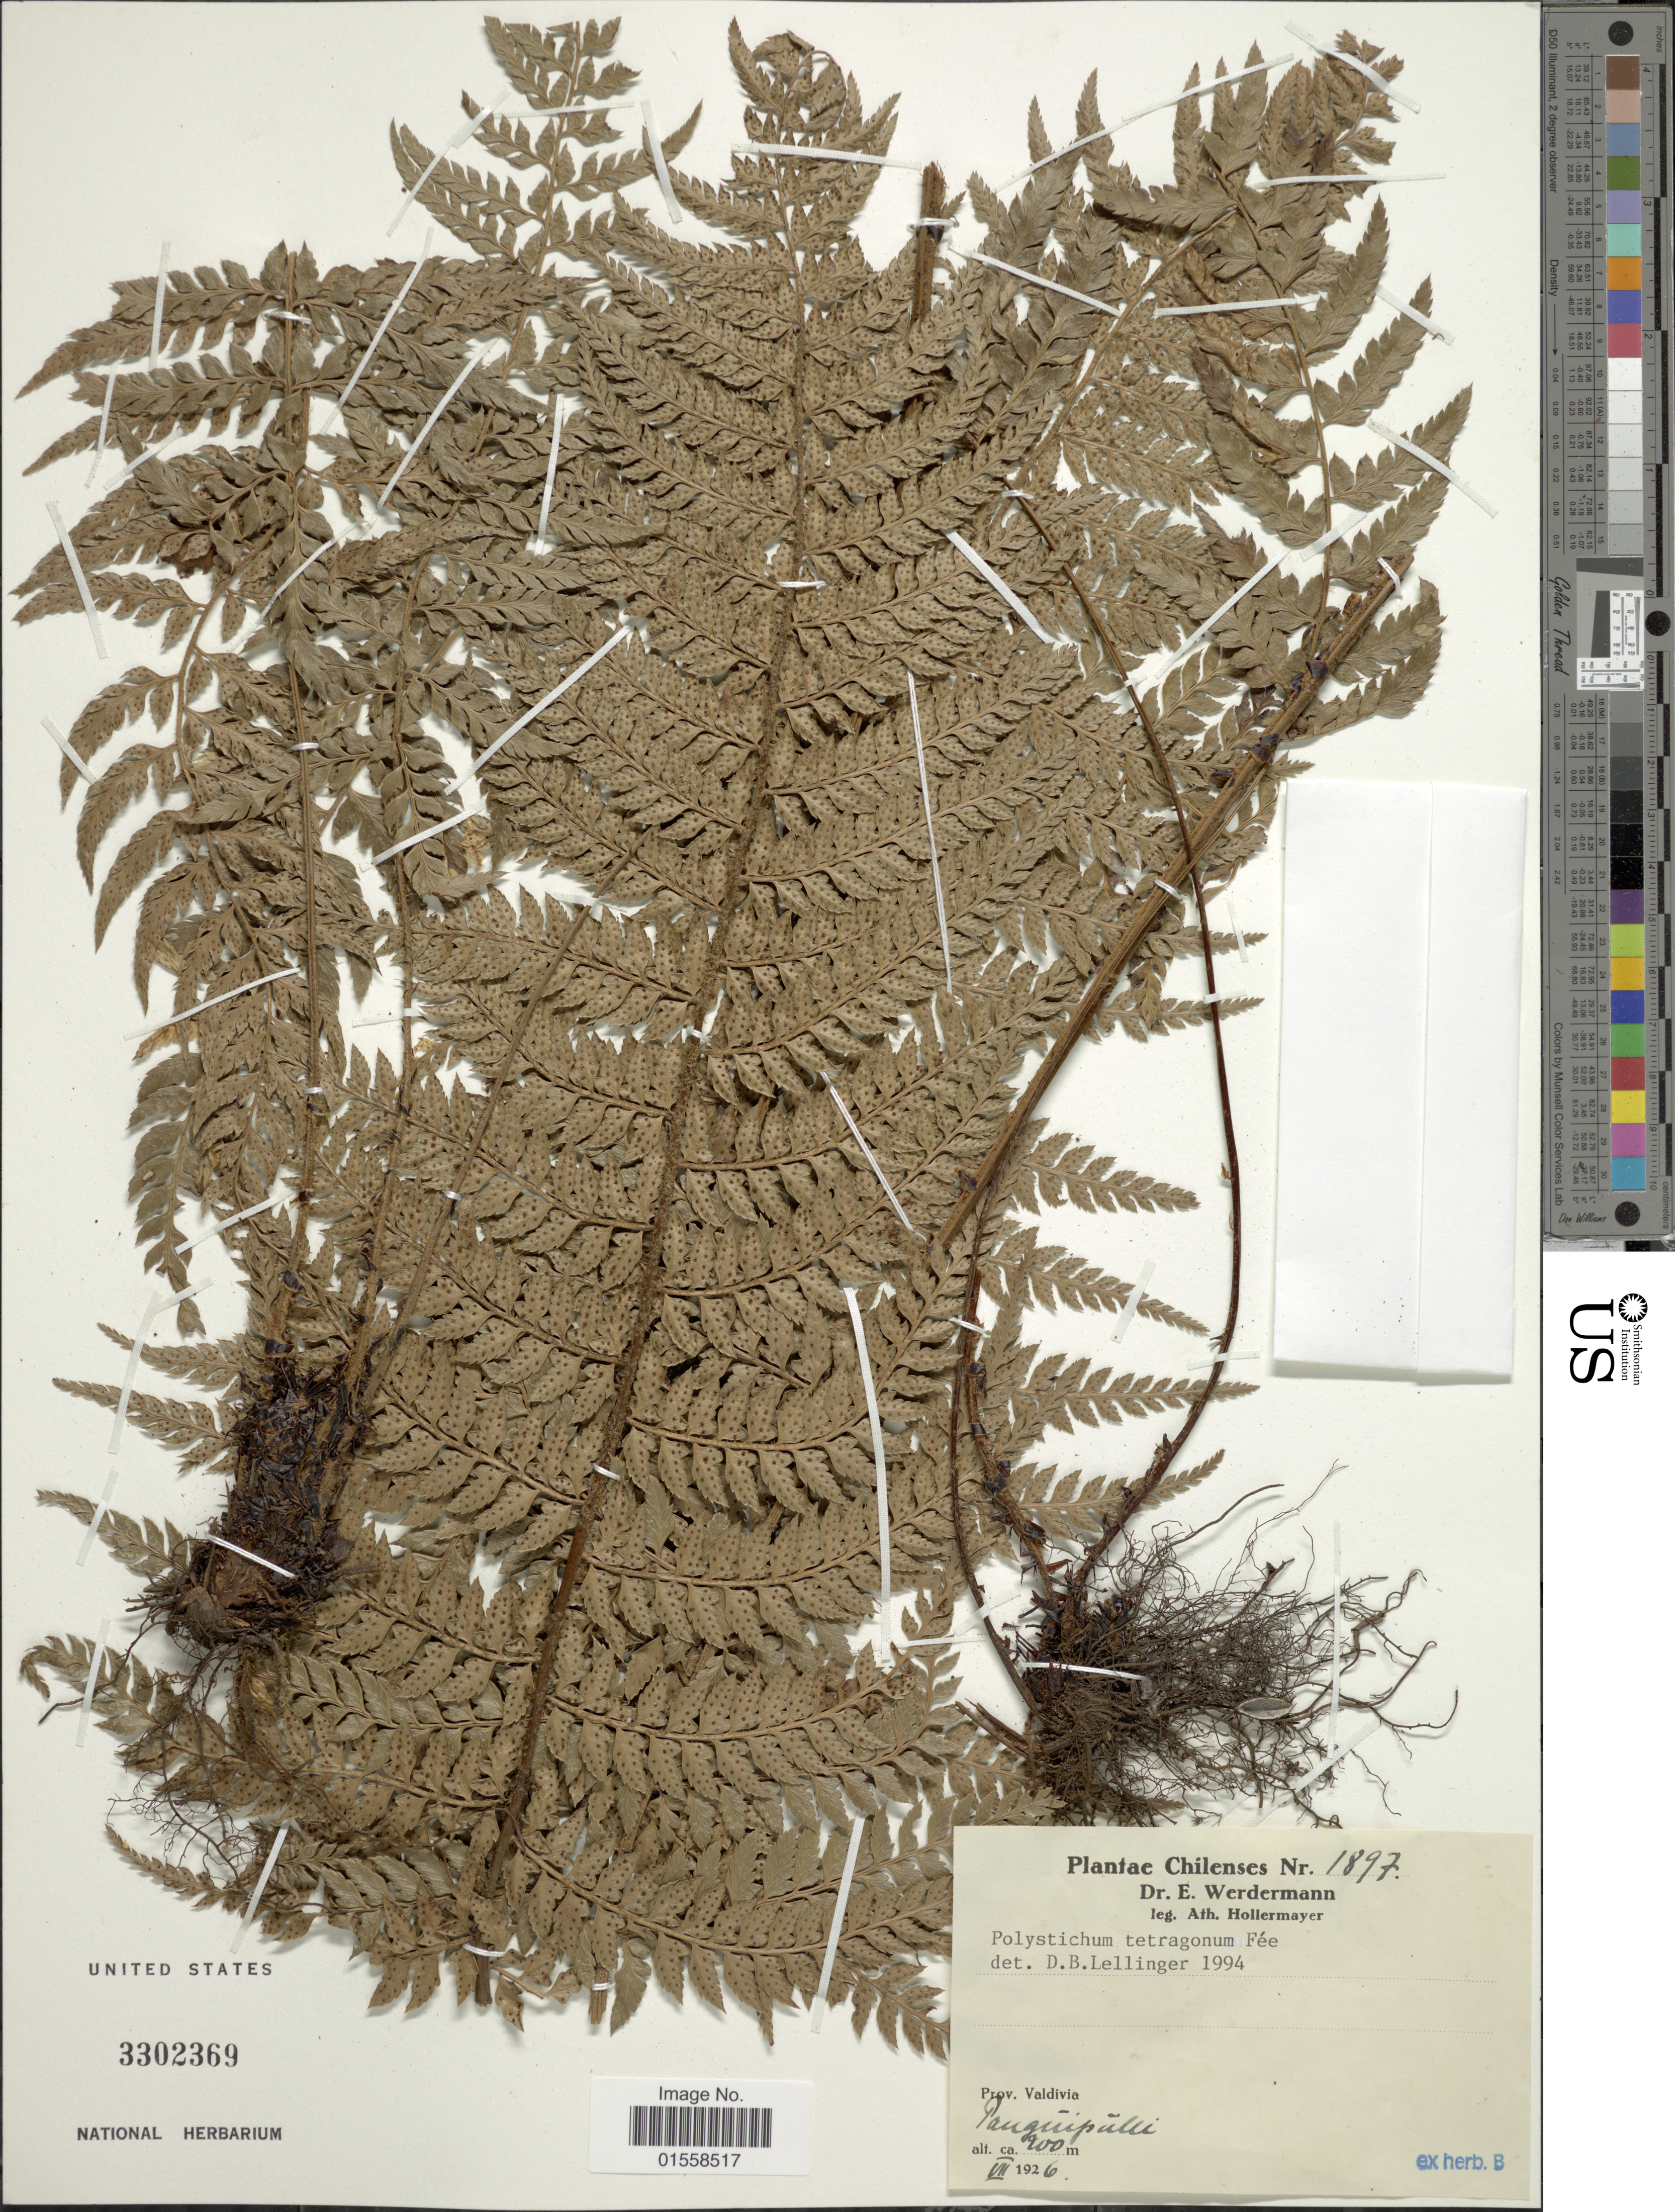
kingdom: Plantae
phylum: Tracheophyta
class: Polypodiopsida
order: Polypodiales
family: Dryopteridaceae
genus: Polystichum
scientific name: Polystichum tetragonum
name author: Fée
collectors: A. Hollermayer & E. Werdermann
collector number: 1897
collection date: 1926-07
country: Chile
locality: Chilenses. Prov. Valdivia. Panguipulli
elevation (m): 200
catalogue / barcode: US 3302369